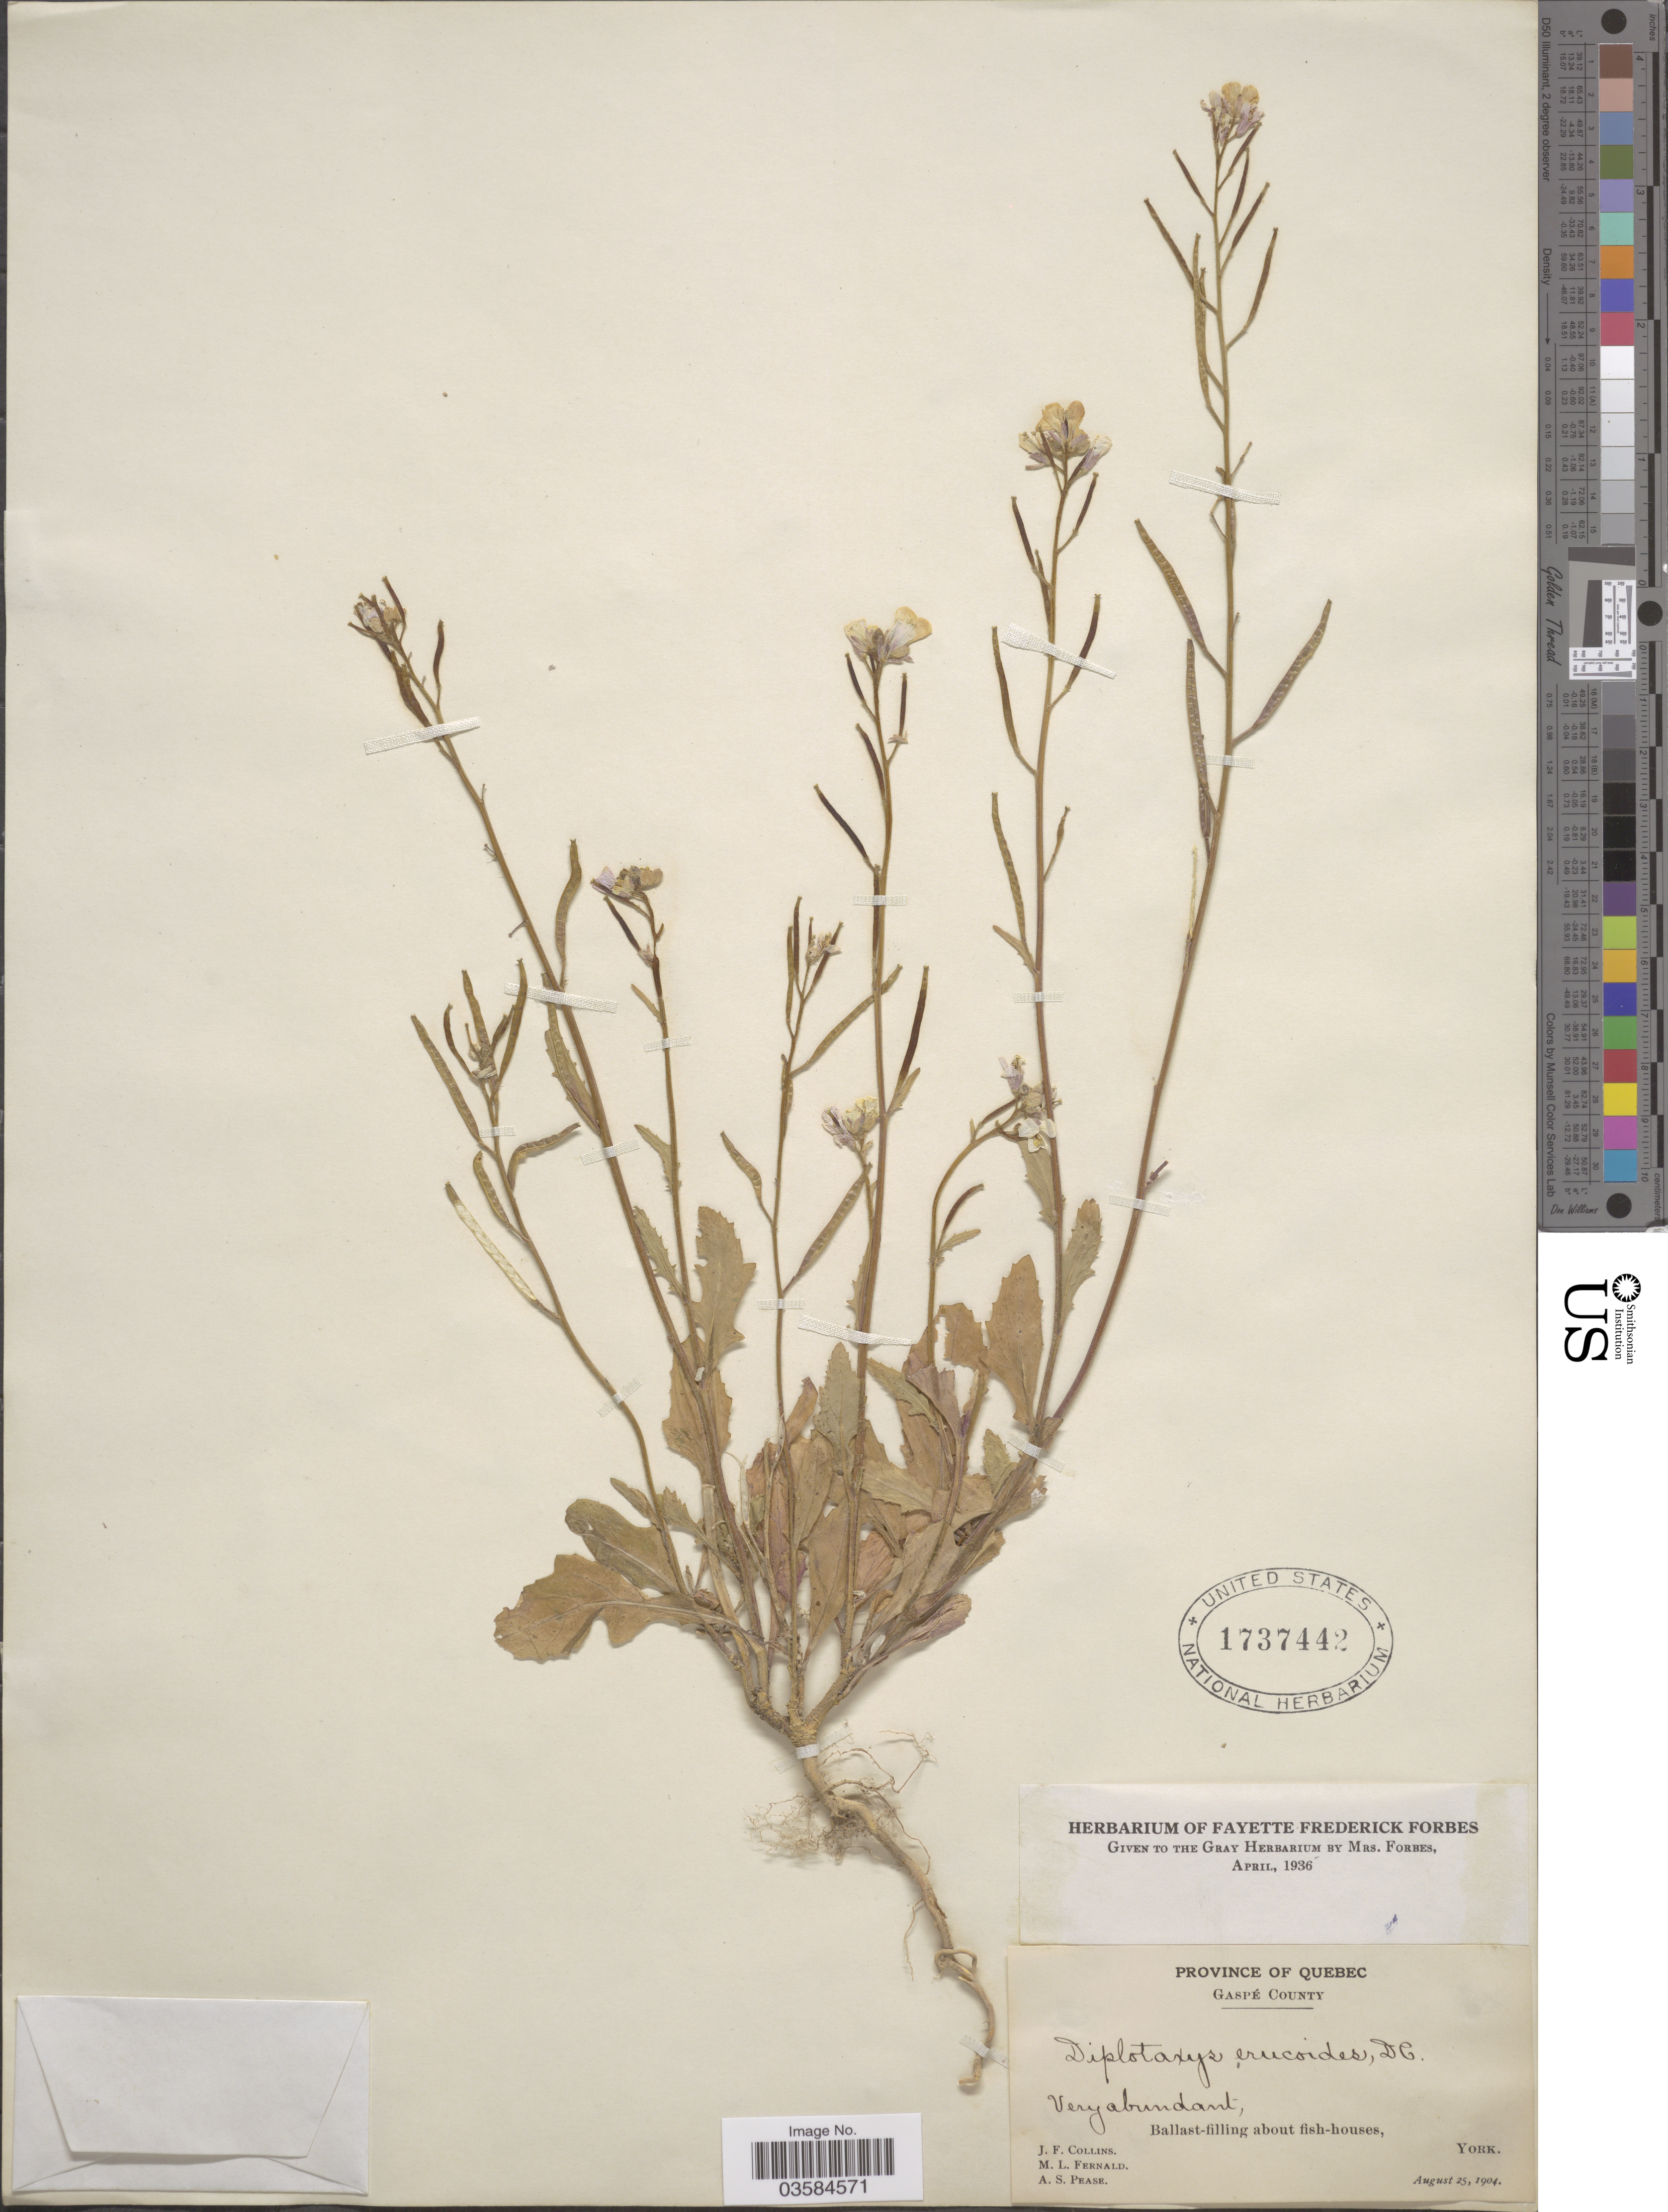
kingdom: Plantae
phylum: Tracheophyta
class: Magnoliopsida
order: Brassicales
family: Brassicaceae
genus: Diplotaxis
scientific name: Diplotaxis erucoides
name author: (L.) DC.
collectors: J. Collins, M. L. Fernald & A. S. Pease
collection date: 1904-08-25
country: Canada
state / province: Quebec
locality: Gaspé County. Ballas-filling about fish-houses, York.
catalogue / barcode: US 1737442